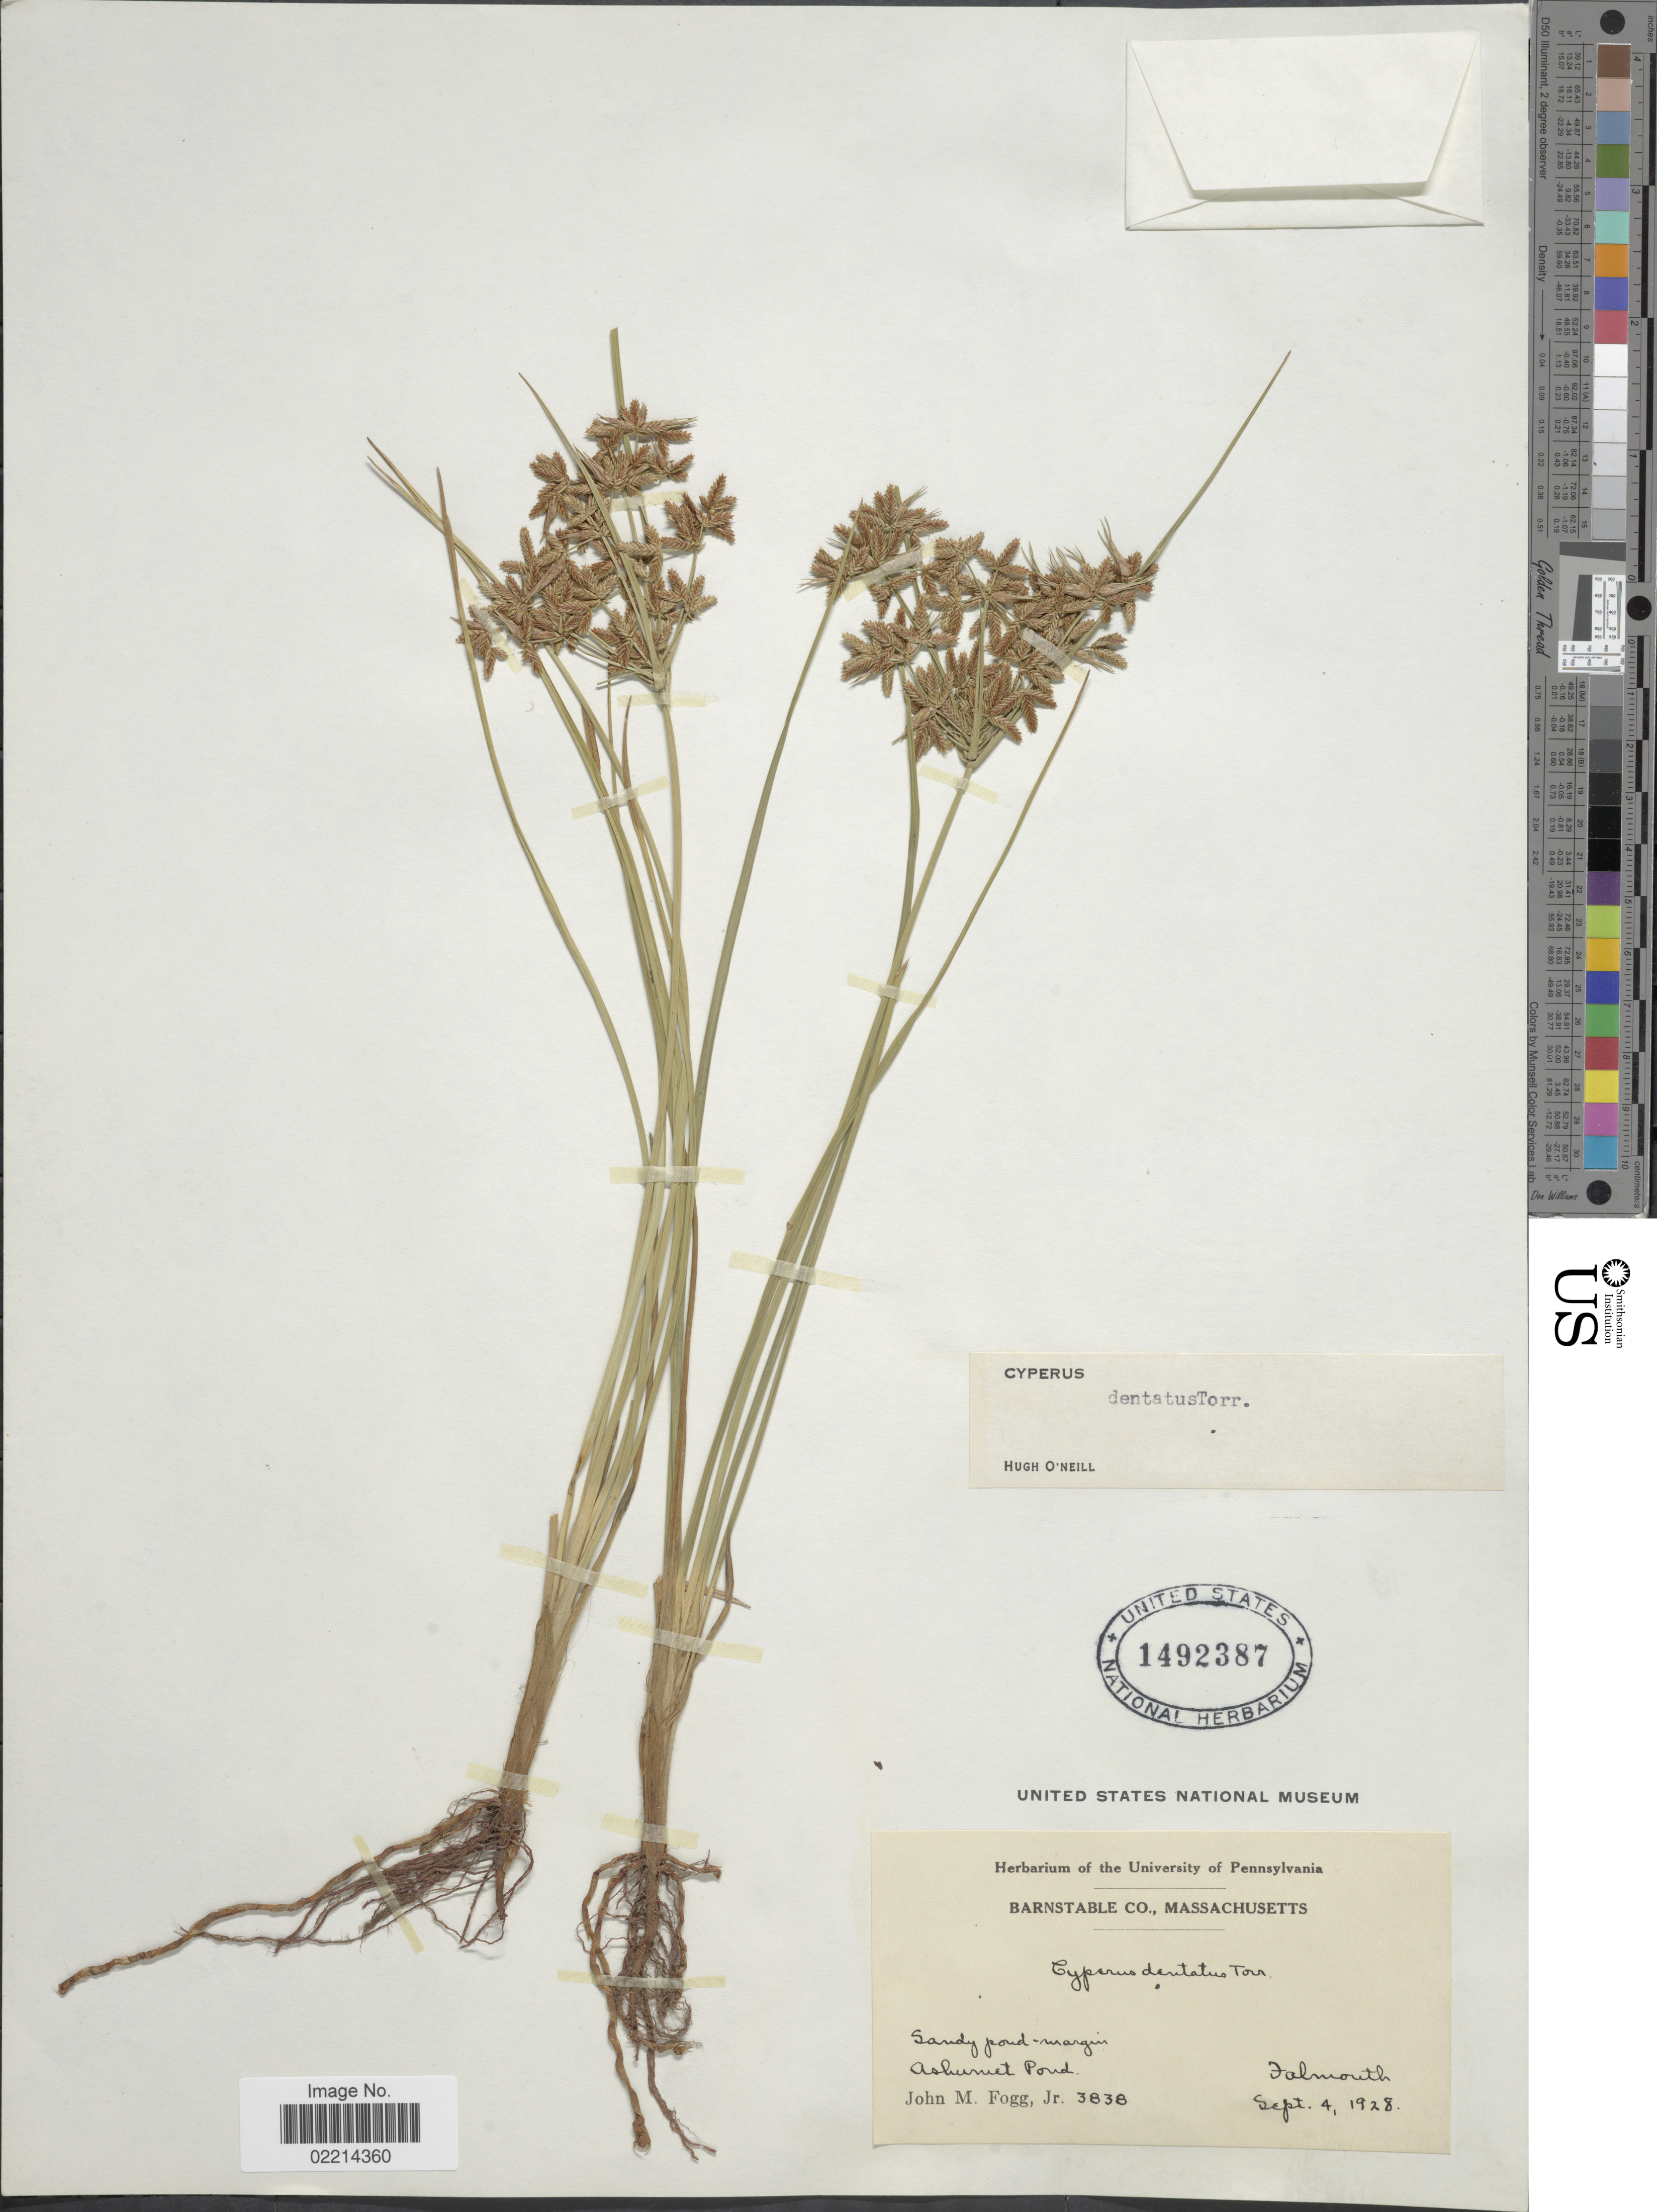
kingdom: Plantae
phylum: Tracheophyta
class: Liliopsida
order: Poales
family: Cyperaceae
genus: Cyperus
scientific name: Cyperus dentatus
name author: Torr.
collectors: J. Fogg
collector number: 3838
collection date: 1928-09-04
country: United States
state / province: Massachusetts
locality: Barnstable Co., Sandy pond-margin Ashumet Pond, Falmouth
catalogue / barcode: US 1492387